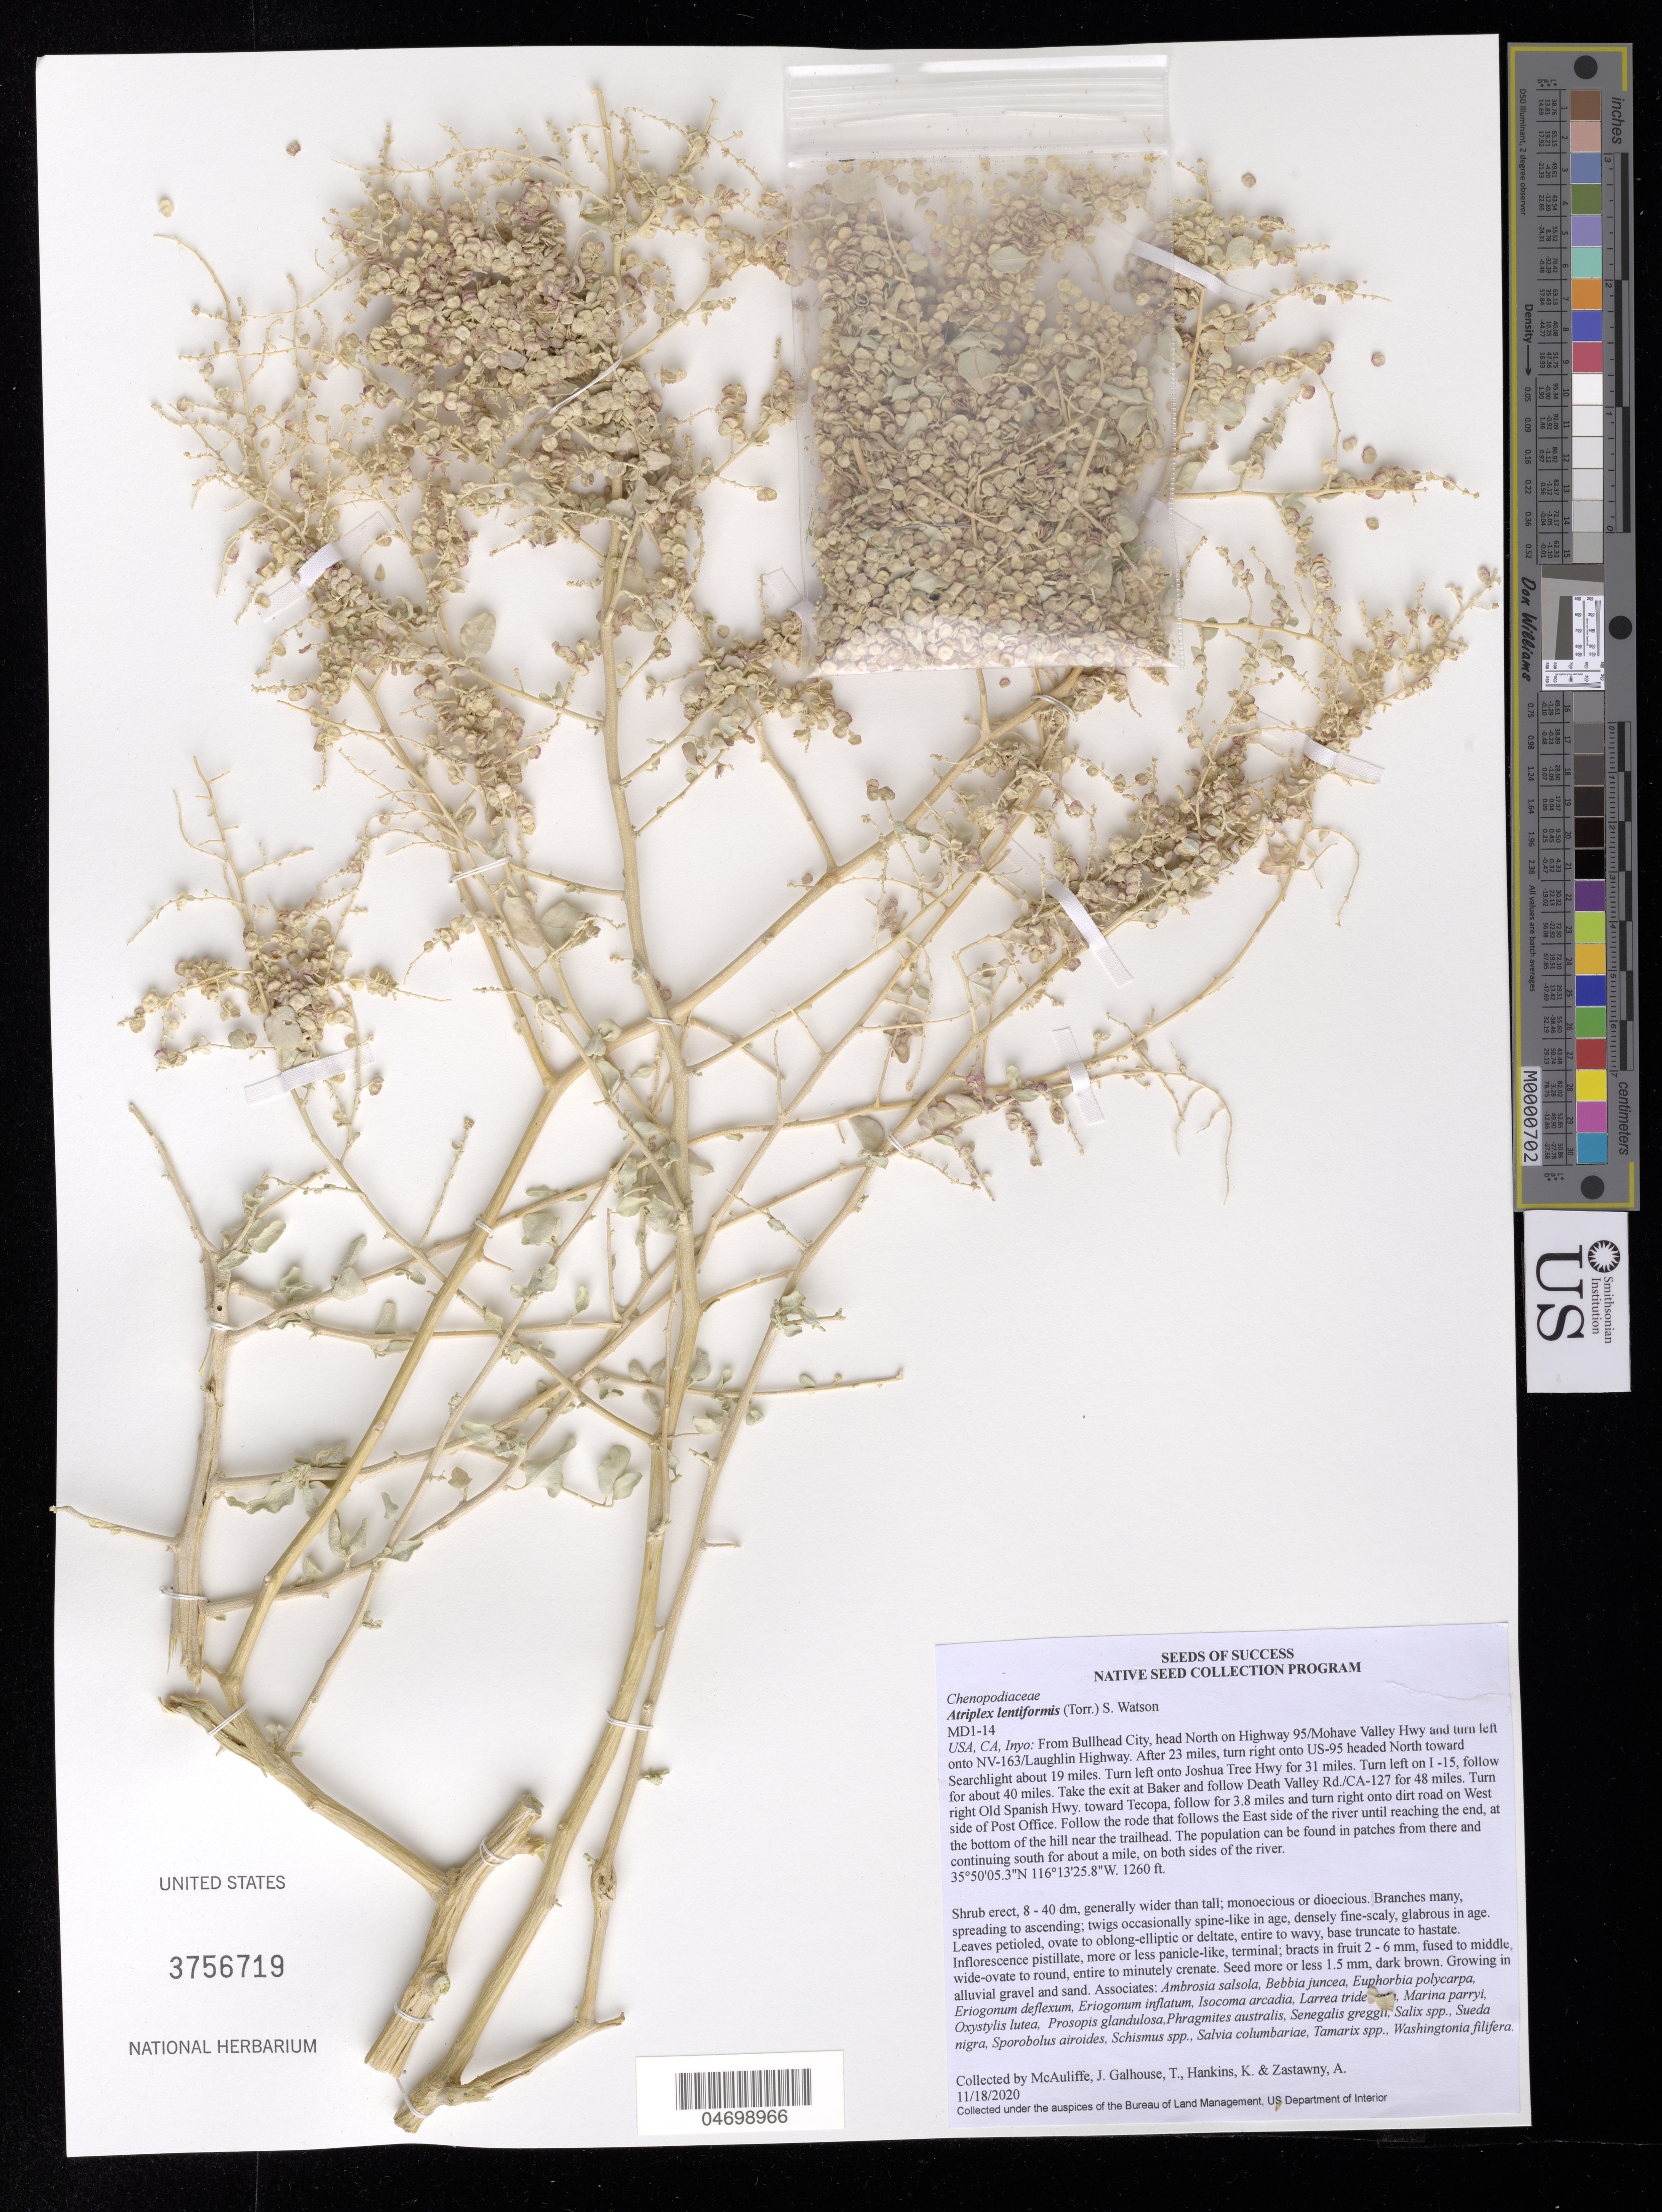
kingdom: Plantae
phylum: Tracheophyta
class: Magnoliopsida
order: Caryophyllales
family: Amaranthaceae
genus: Atriplex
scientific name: Atriplex lentiformis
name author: (Torr.) S. Watson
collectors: J. McAuliffe, T. Galhouse, K. Hankins & A. Zastawny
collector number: MD1-14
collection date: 2020-11-18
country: United States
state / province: California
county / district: Inyo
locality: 3.8 mi. on Old Spanish Hwy toward Tecopa, turn right onto dirt road on West side of Post Office.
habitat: Alluvial gravel and sand. With Ambrosia salsola, Bebbia juncea, Tamarix sp., etc.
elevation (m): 384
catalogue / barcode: US 3756719